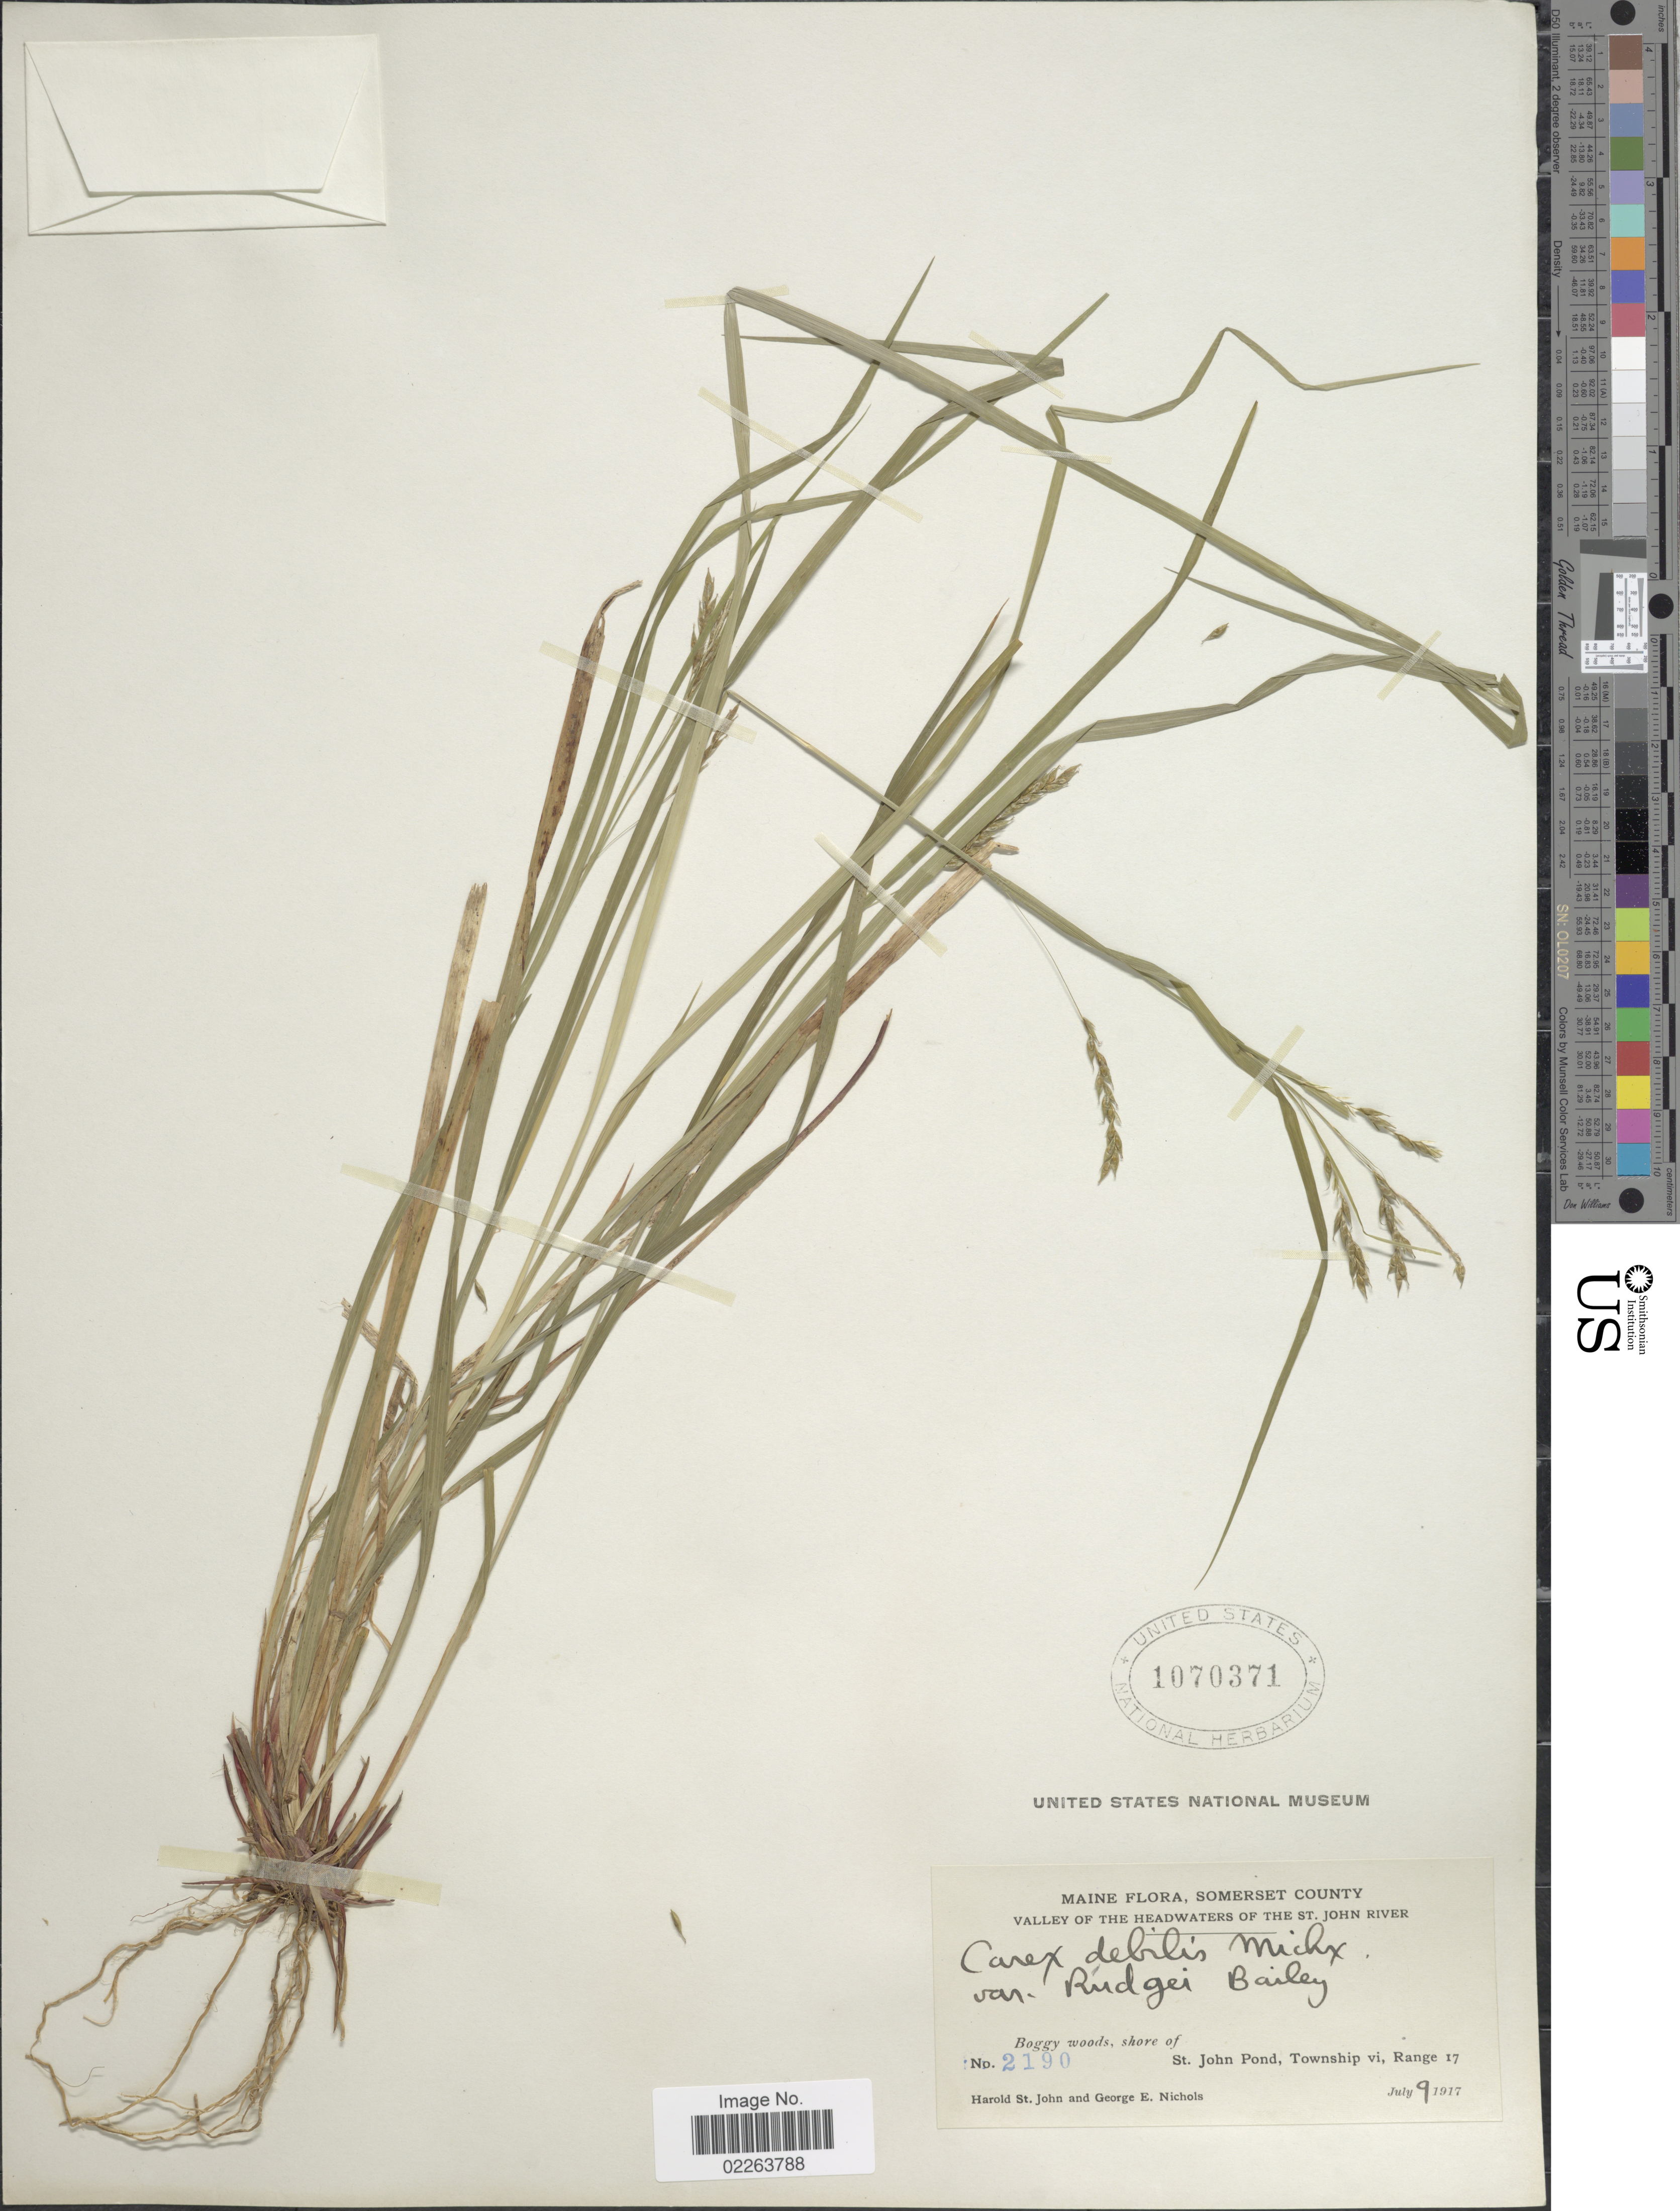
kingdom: Plantae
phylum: Tracheophyta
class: Liliopsida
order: Poales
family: Cyperaceae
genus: Carex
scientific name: Carex flexuosa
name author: Muhl. ex Willd.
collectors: H. St. John & G. E. Nichols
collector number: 2190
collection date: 1917-07-09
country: United States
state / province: Maine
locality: Somerset County, shore of St. John Pond, Township vi, Range 17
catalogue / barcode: US 1070371